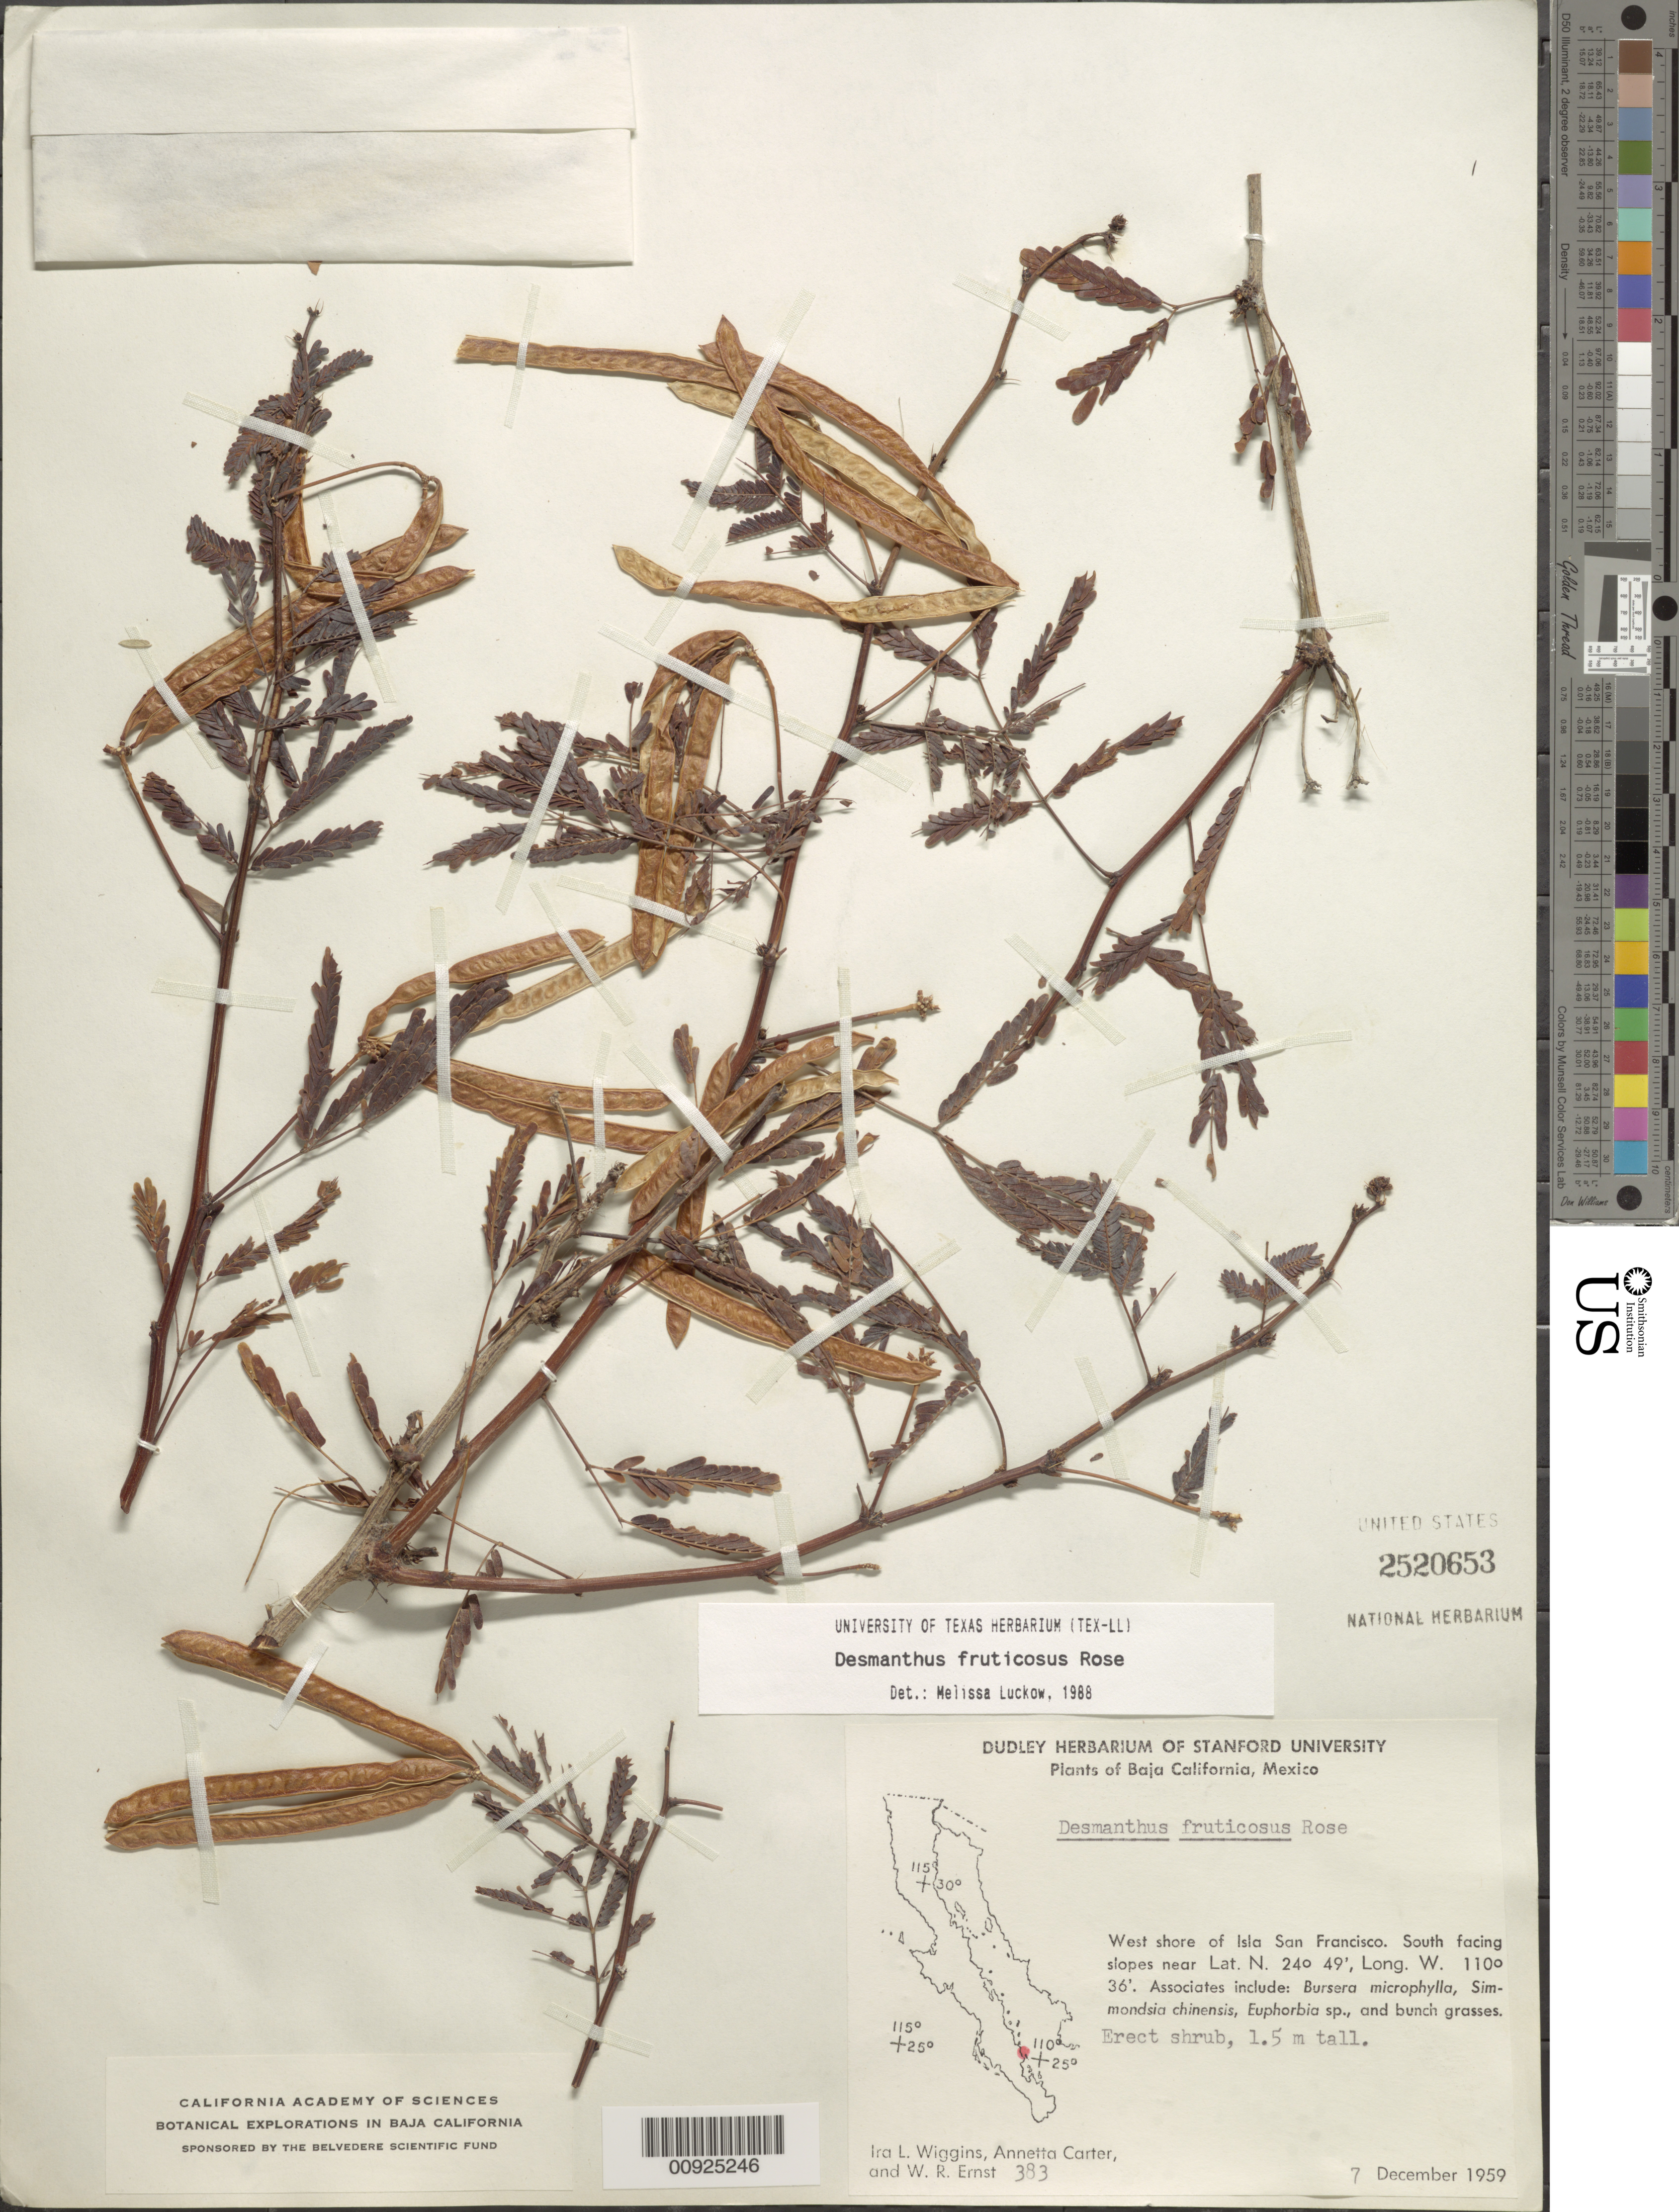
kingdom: Plantae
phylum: Tracheophyta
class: Magnoliopsida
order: Fabales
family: Fabaceae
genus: Desmanthus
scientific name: Desmanthus fruticosus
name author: Rose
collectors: I. L. Wiggins, A. Carter & W. R. Ernst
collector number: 383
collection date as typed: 07 Dec 1959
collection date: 1959-12-07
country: Mexico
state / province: Baja California Sur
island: San Francisco I.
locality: West shore of Isla San Francisco.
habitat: South facing slopes. Associates include: Bursera microphylla, Simmondsia chinensis, Euphorbia sp., and bunch grasses.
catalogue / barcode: US 2520653